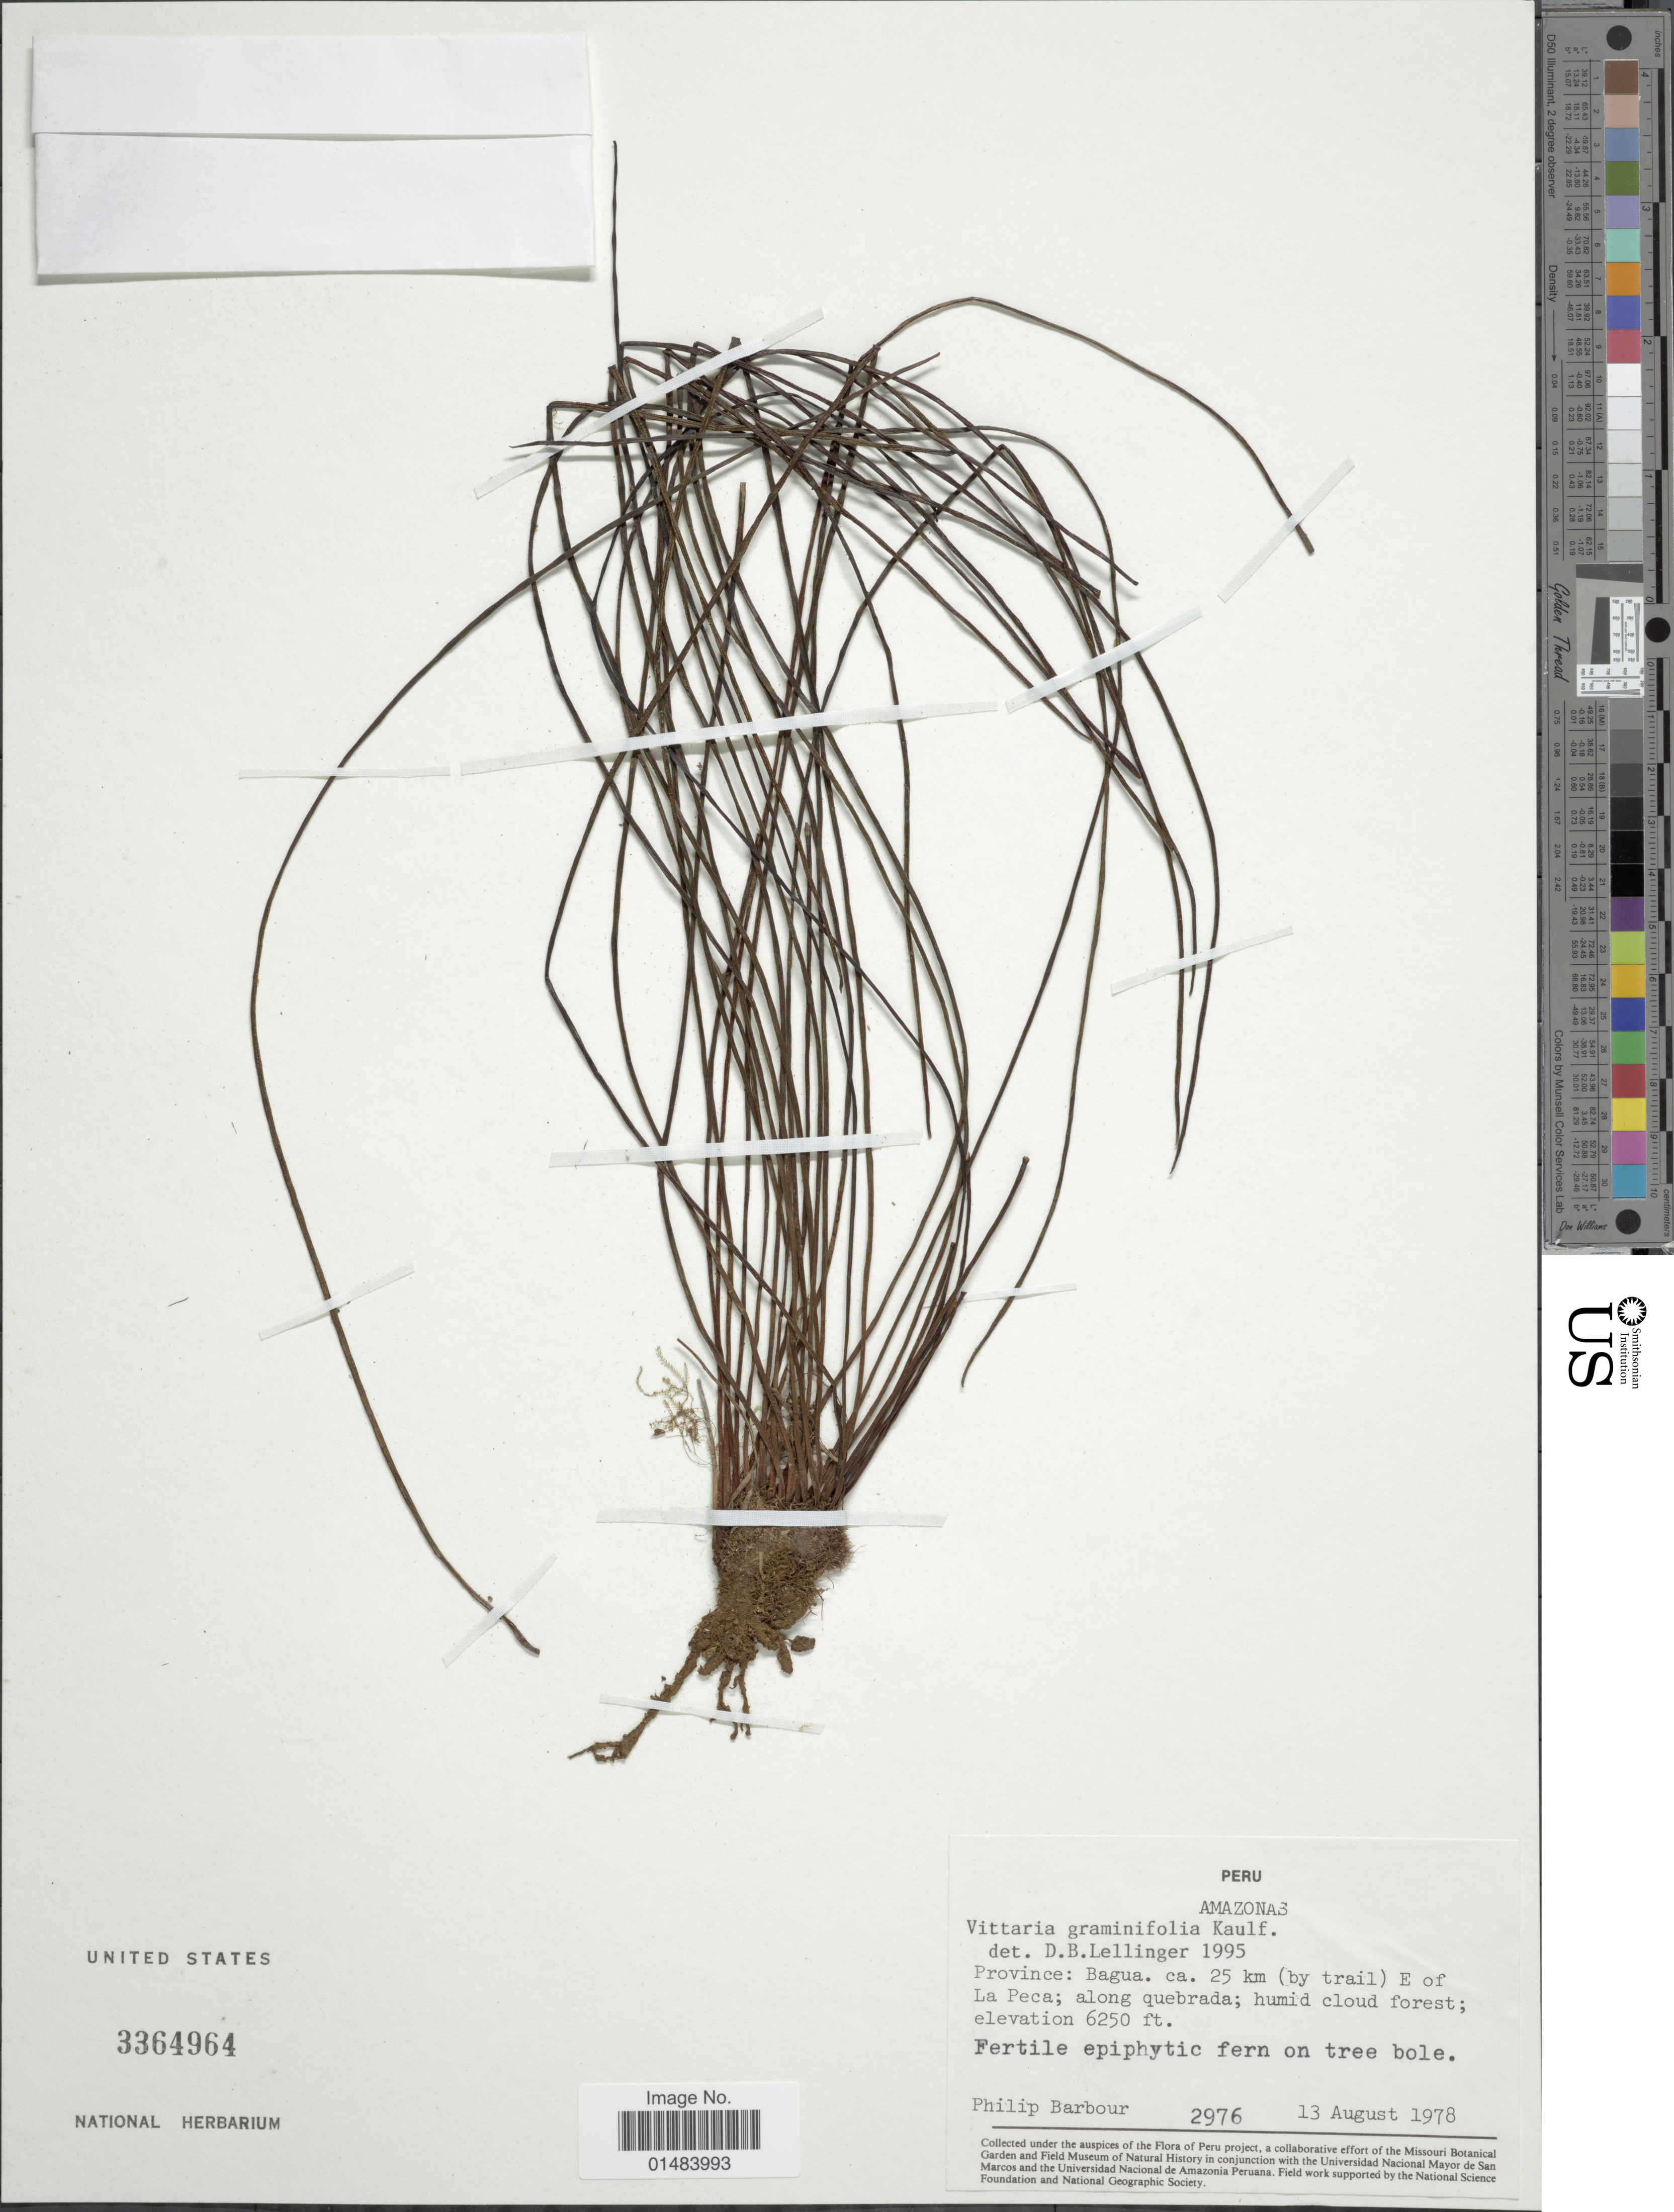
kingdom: Plantae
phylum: Tracheophyta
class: Polypodiopsida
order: Polypodiales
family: Pteridaceae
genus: Vittaria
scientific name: Vittaria graminifolia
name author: Kaulf.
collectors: P. Barbour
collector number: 2976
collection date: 1978-08-13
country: Peru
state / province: Amazonas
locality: Amazonas, province: Bagua. ca. 25 km (by trail) E of La Peca; along quebrada.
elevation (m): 1905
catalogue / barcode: US 3364964